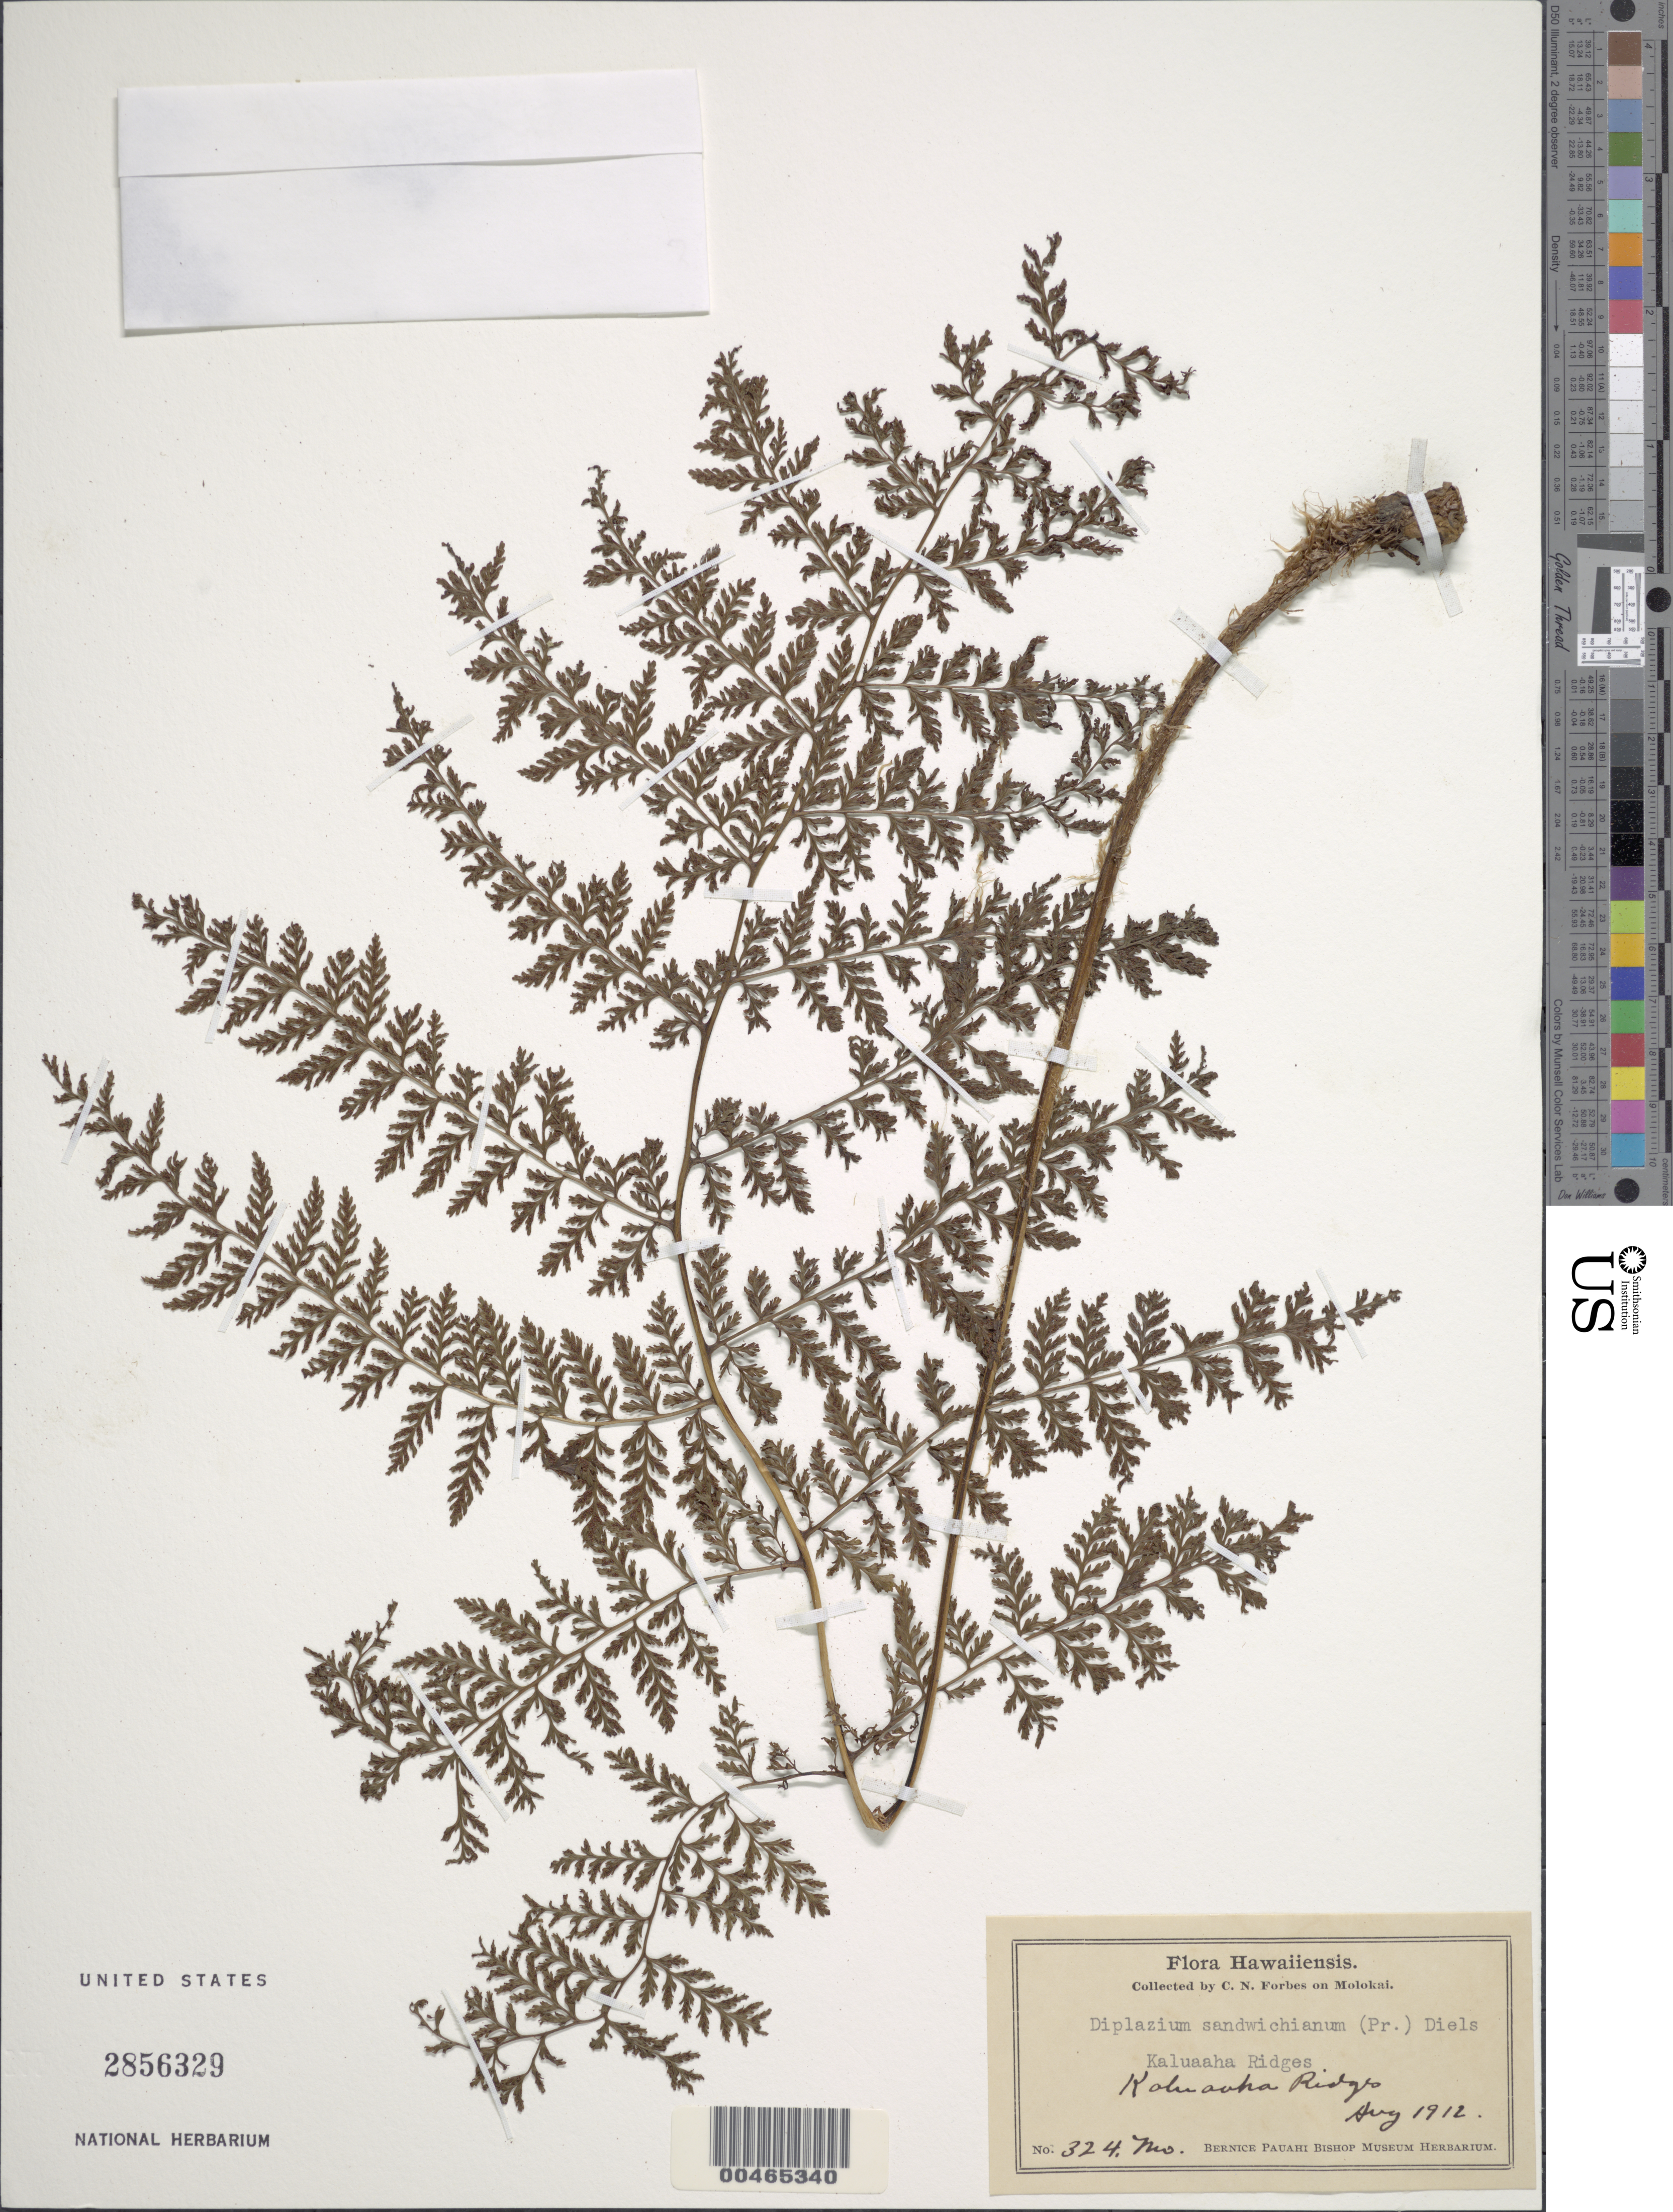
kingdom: Plantae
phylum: Tracheophyta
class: Polypodiopsida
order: Polypodiales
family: Athyriaceae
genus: Diplazium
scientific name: Diplazium sandwichianum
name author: (C. Presl) Diels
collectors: C. N. Forbes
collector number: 324.Mo.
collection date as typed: Aug 1912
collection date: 1912-08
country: United States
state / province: Hawaii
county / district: Maui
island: Moloka'i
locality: Kaluaaha Ridges, Molokai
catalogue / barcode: US 2856329